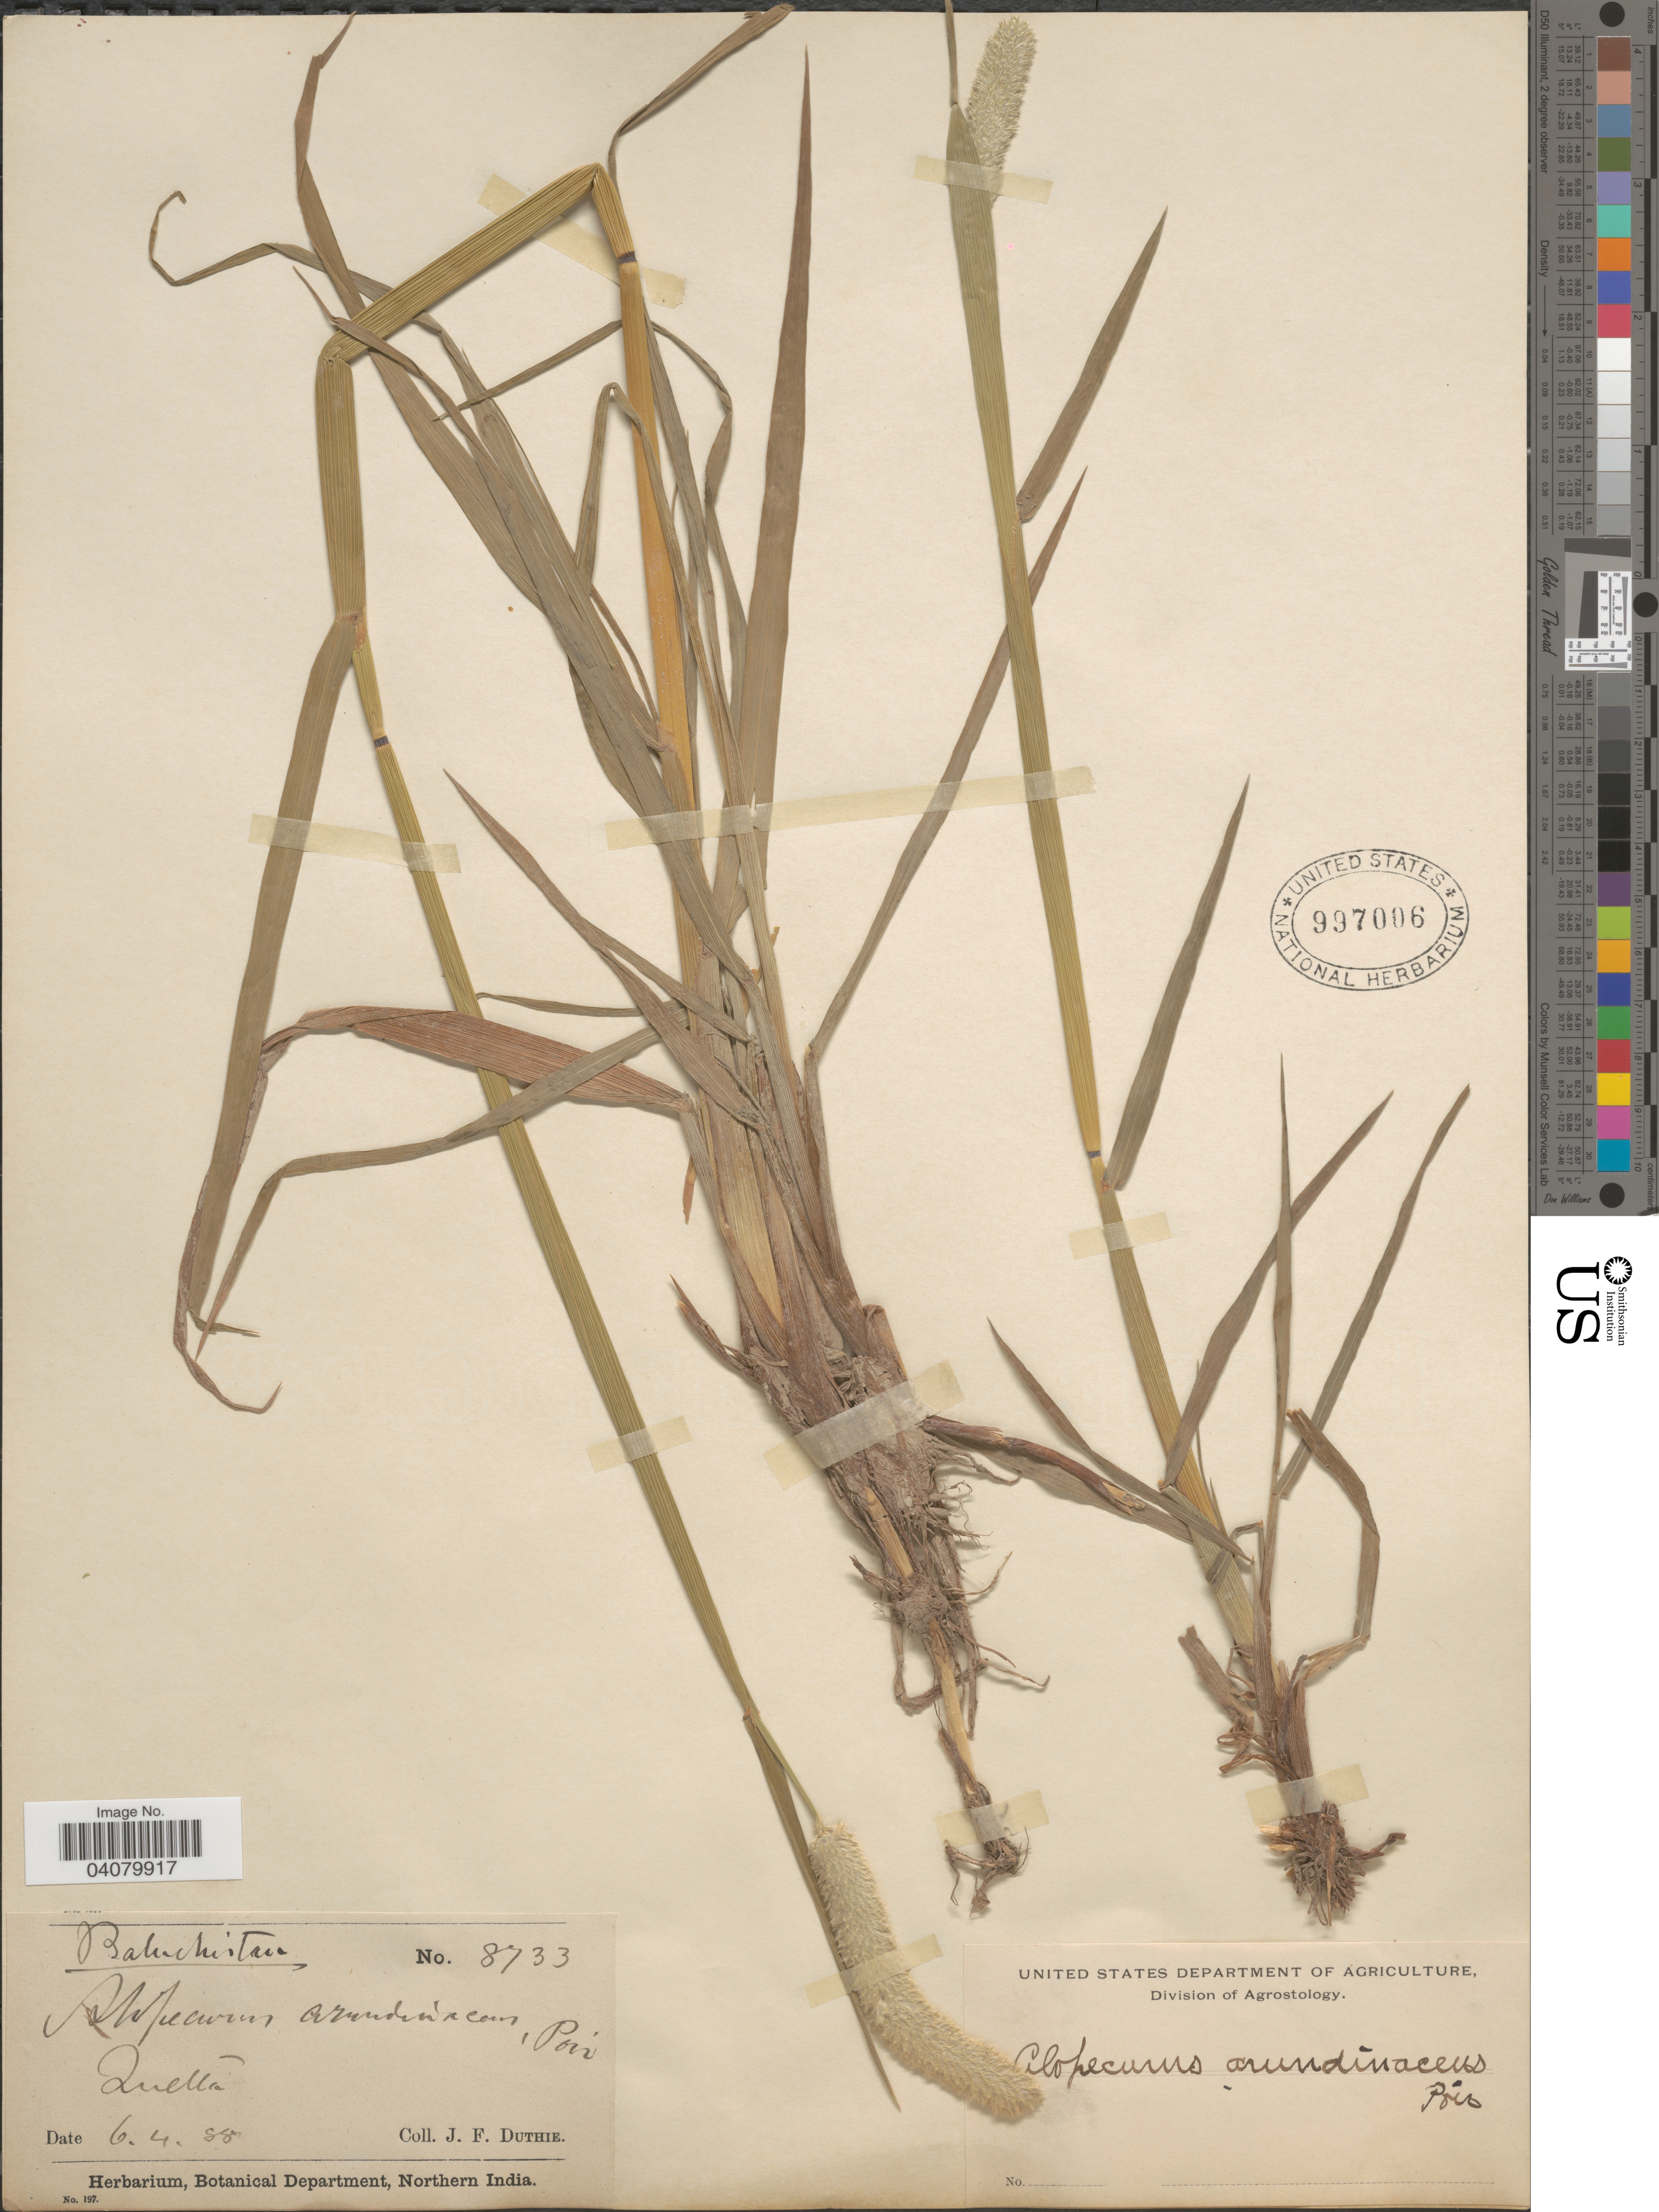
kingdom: Plantae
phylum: Tracheophyta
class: Liliopsida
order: Poales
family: Poaceae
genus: Alopecurus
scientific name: Alopecurus arundinaceus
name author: Poir.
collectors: J. F. Duthie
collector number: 8733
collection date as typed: Transcribed d/m/y: 6/4/88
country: Iran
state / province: Sistan and Baluchistan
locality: Baluchistan. Zuelta [interpreted].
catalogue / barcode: US 997006